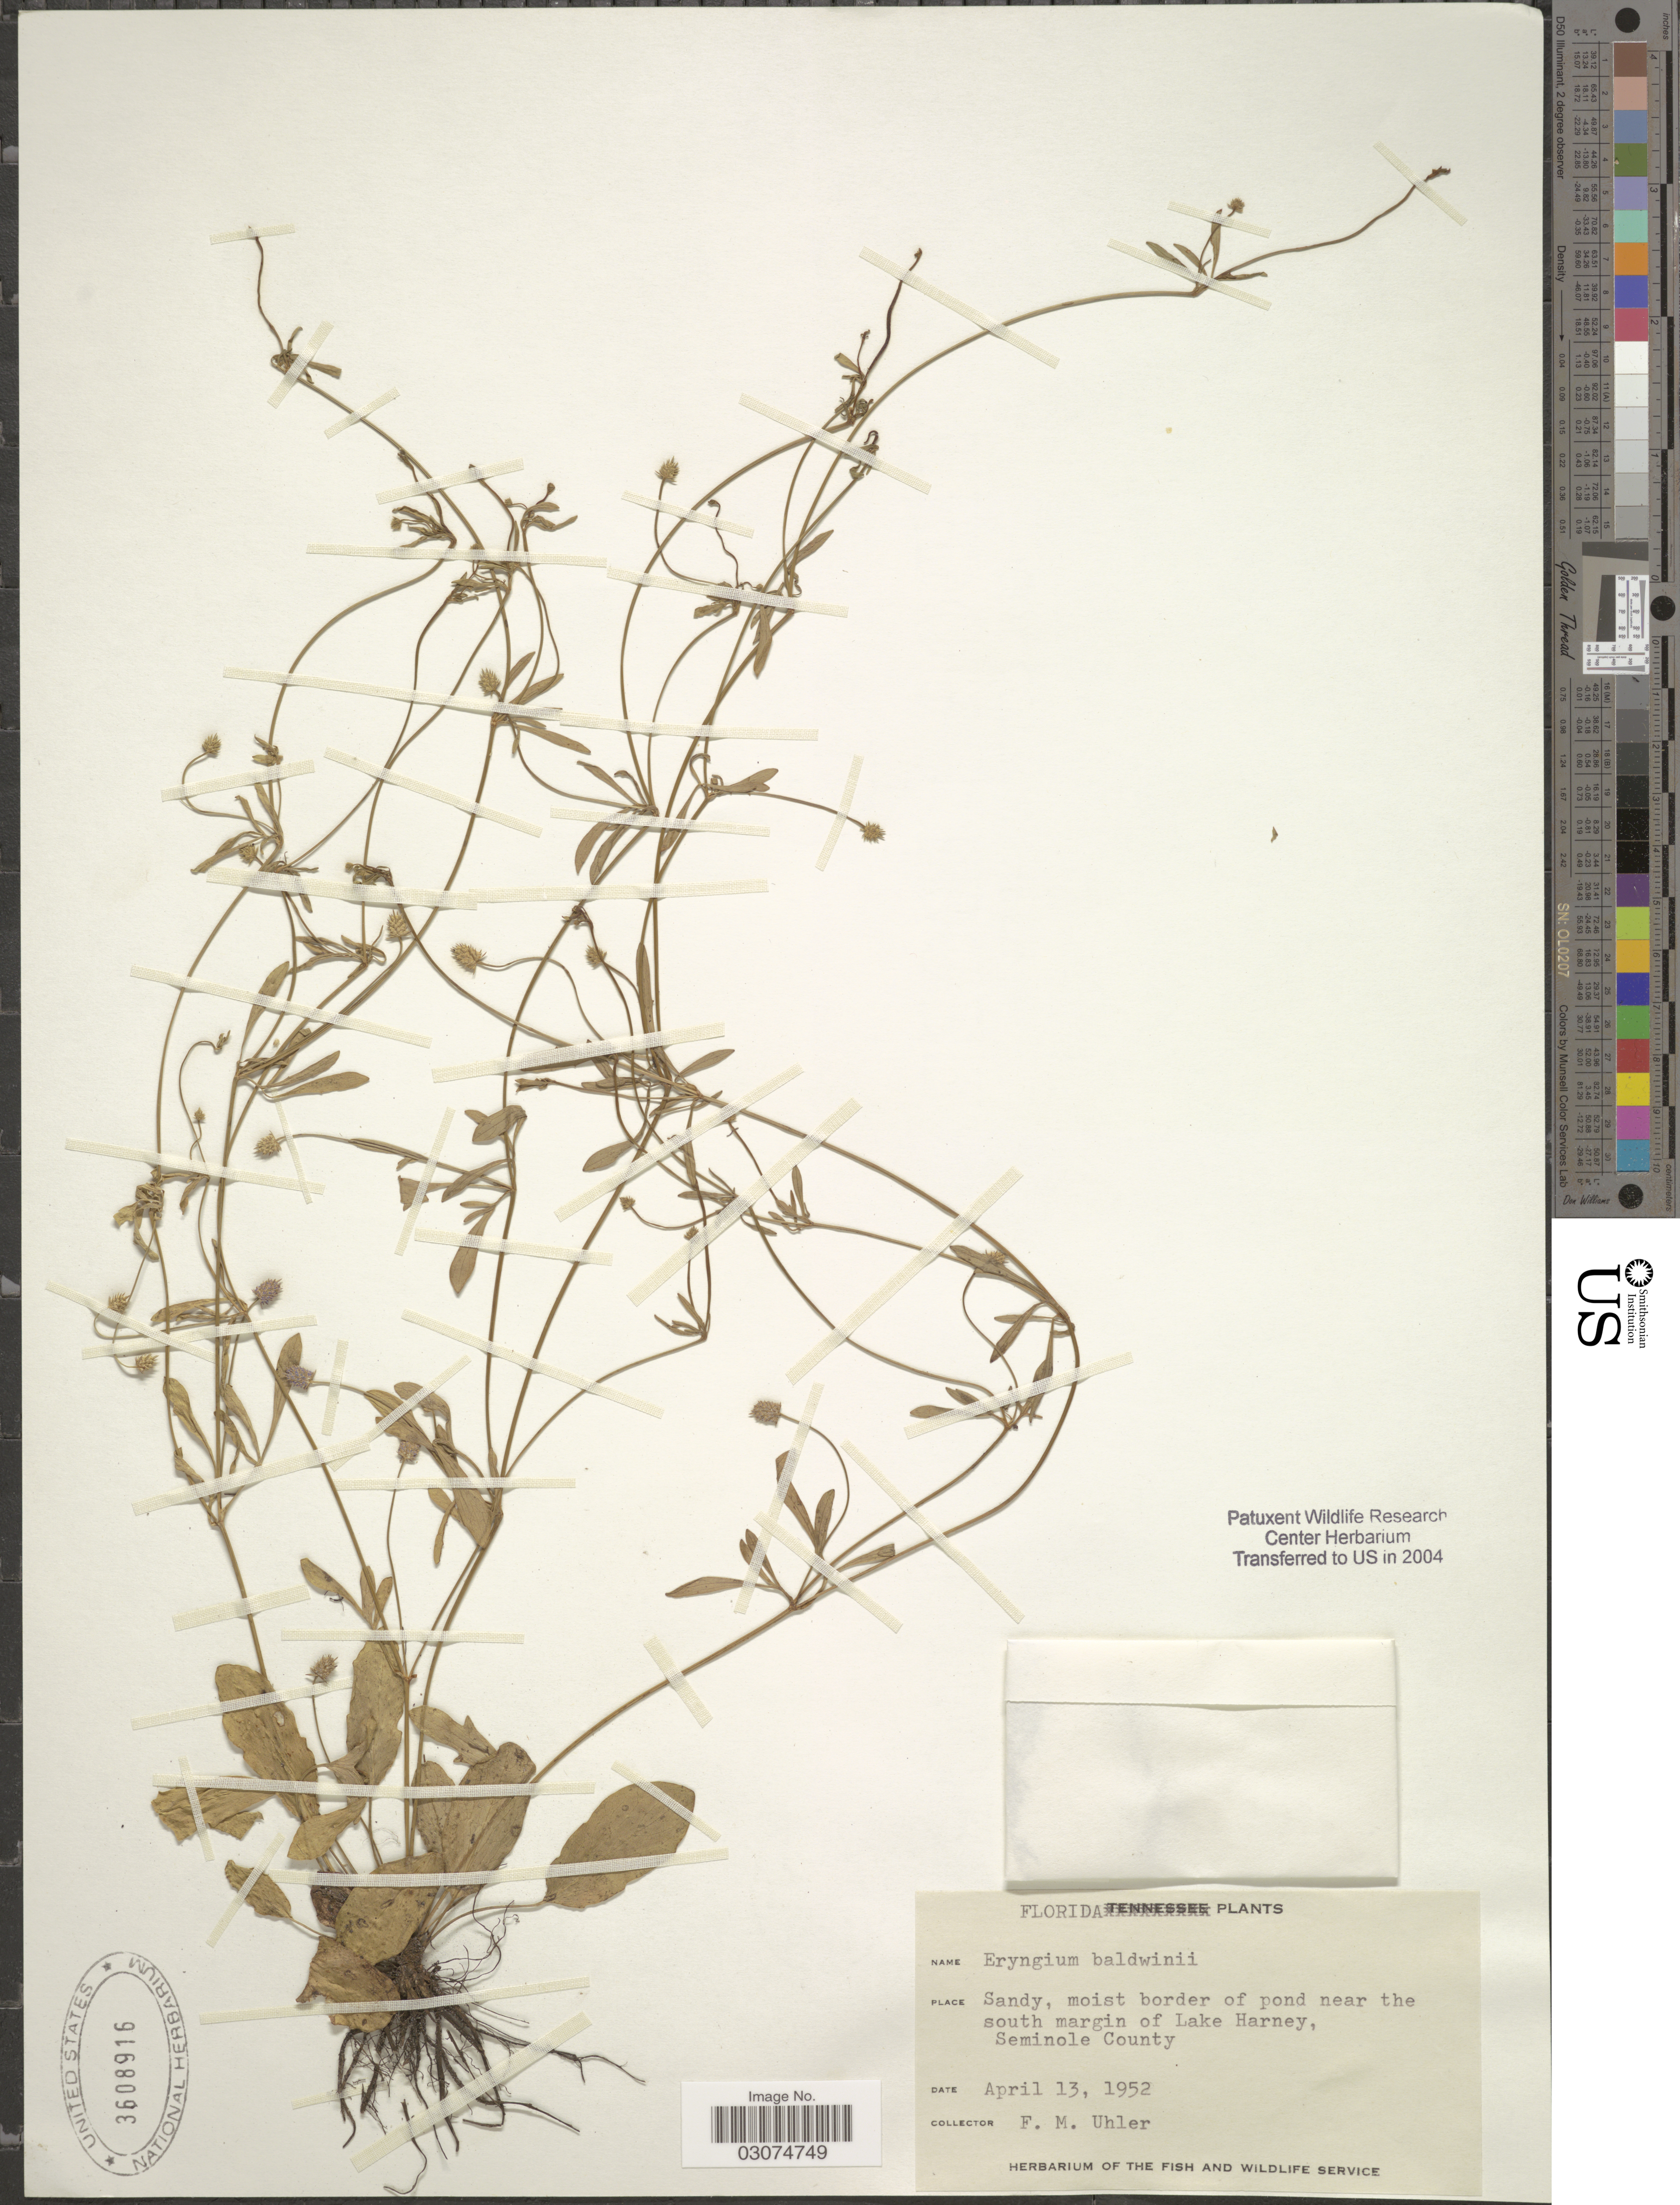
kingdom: Plantae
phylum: Tracheophyta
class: Magnoliopsida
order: Apiales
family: Apiaceae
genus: Eryngium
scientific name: Eryngium baldwinii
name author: Spreng.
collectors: F. M. Uhler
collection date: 1952-04-13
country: United States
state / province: Florida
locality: Sandy, moist border of pond near the south margin of Lake Harney, Seminole County.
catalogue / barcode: US 3608916